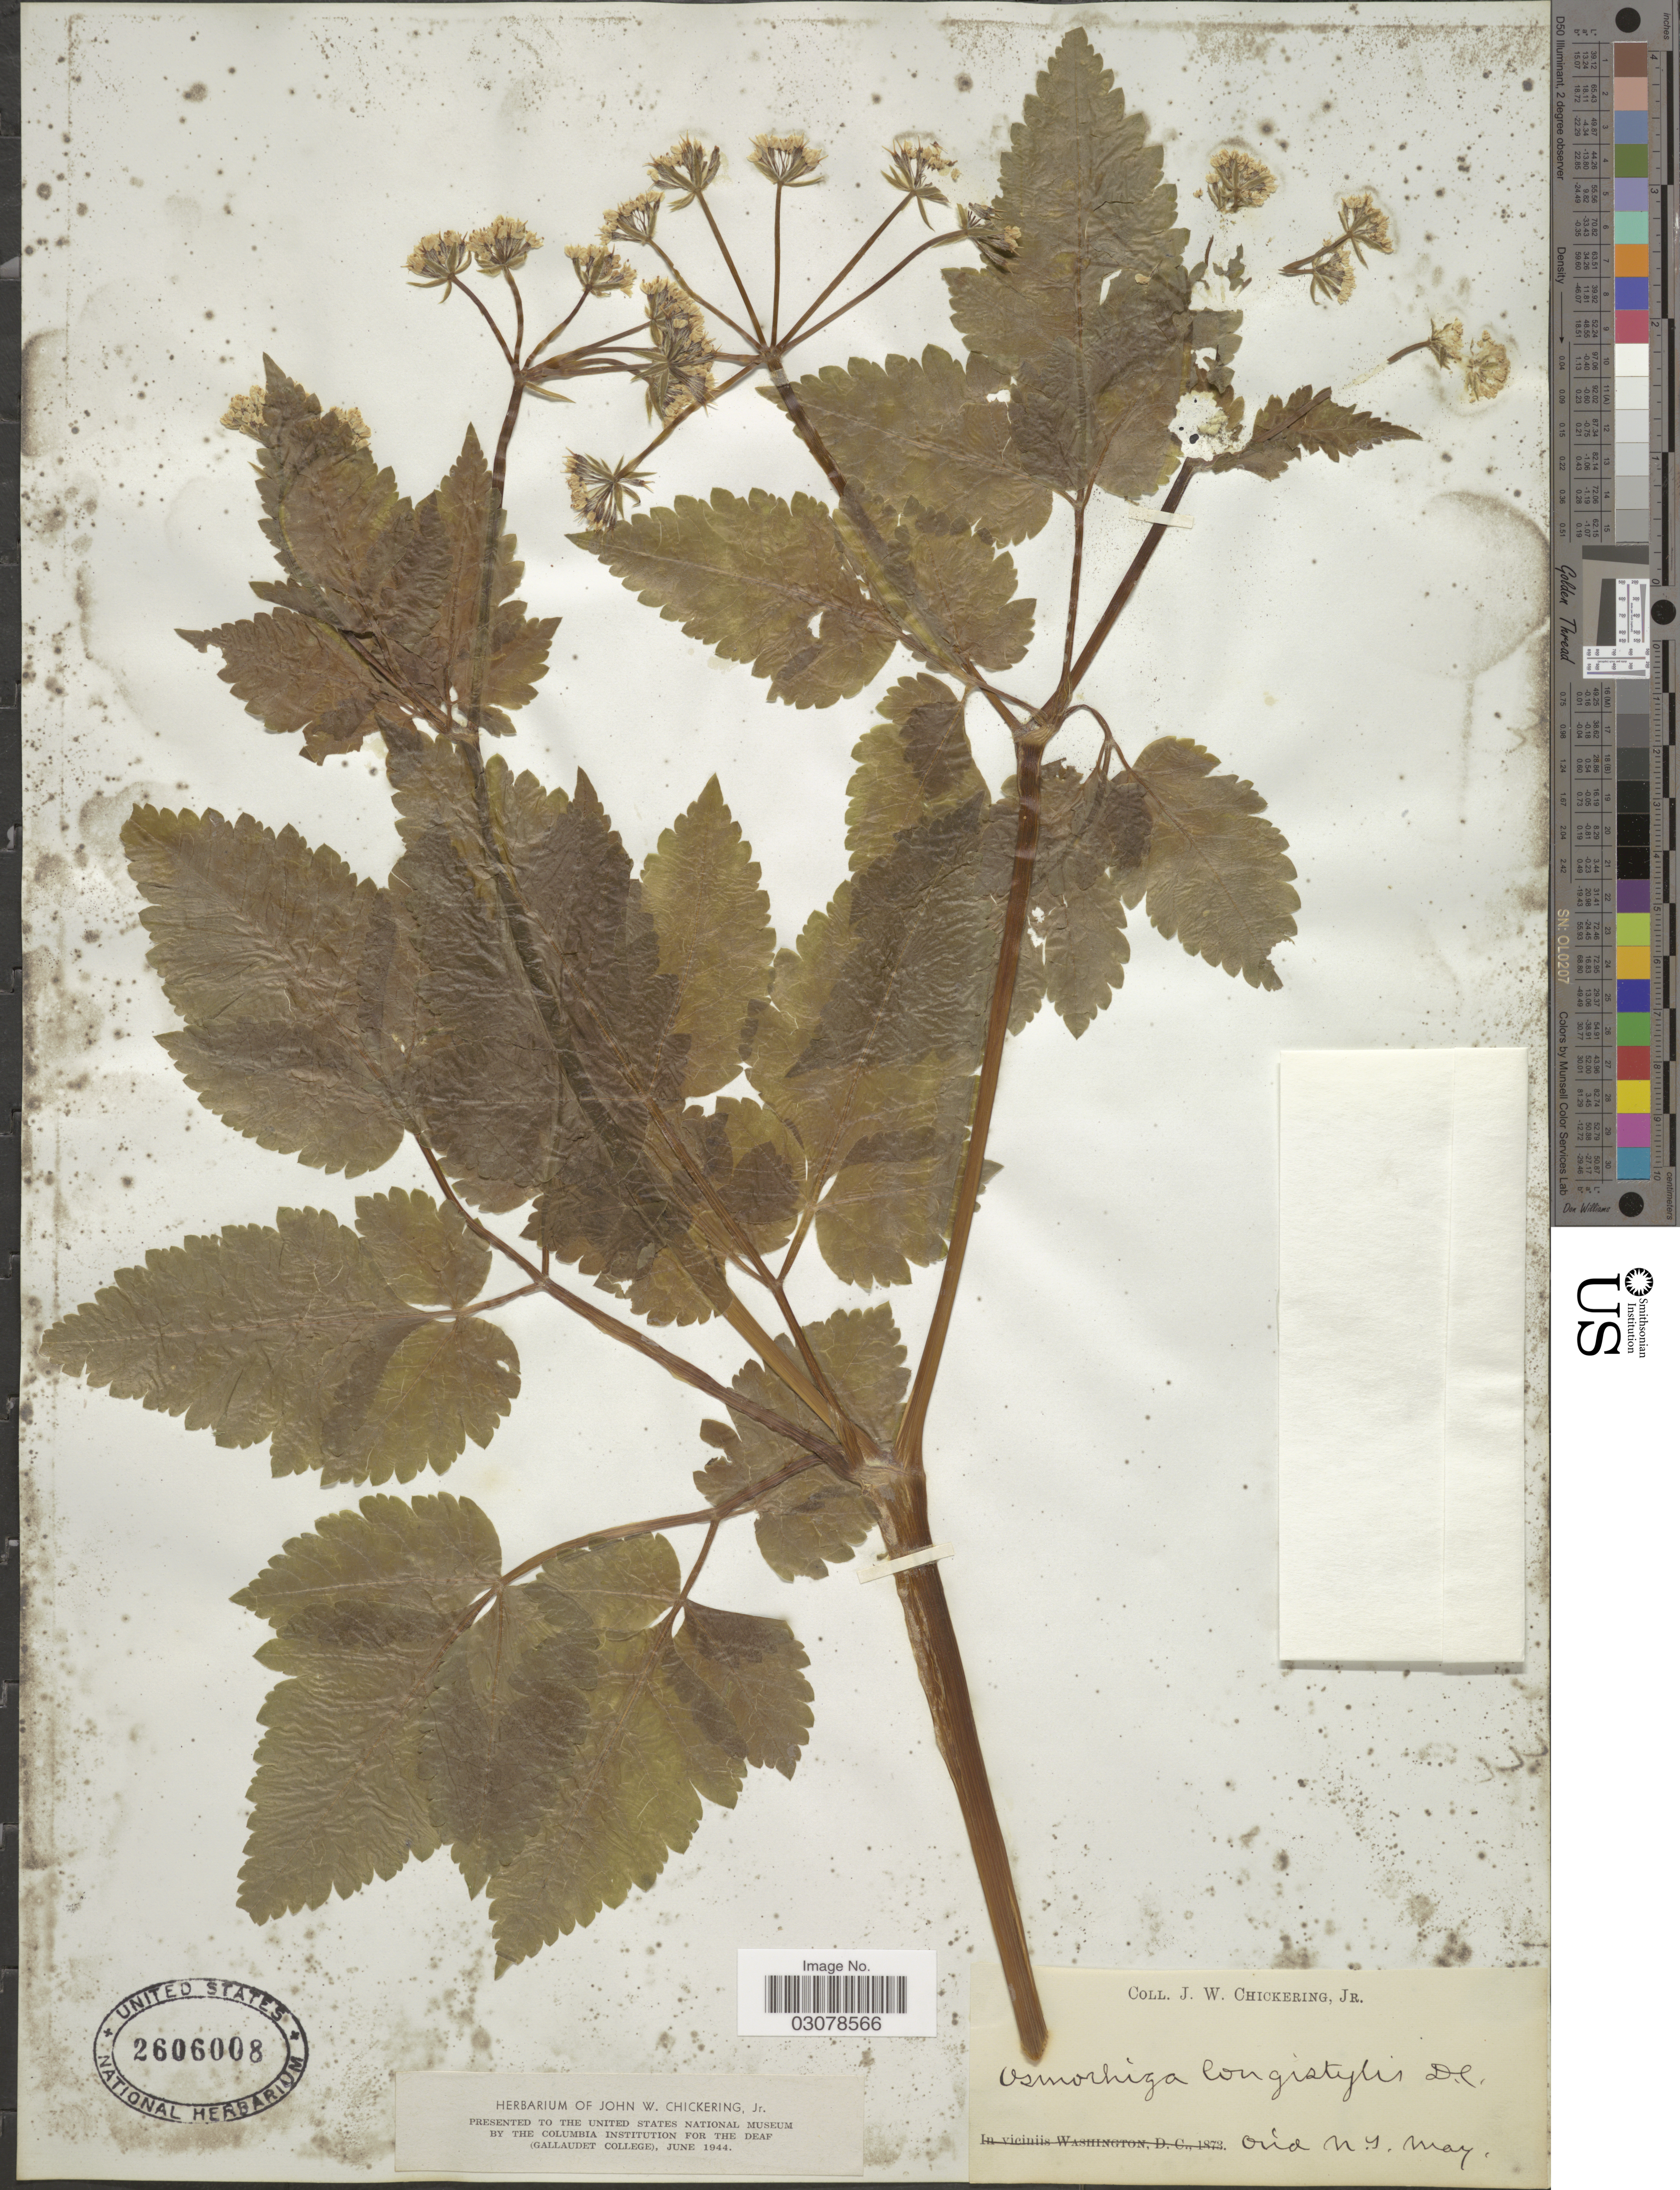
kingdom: Plantae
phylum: Tracheophyta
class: Magnoliopsida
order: Apiales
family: Apiaceae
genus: Osmorhiza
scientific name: Osmorhiza longistylis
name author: (Torr.) DC.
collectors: J. W. Chickering Jr.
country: United States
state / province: New York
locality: Ovid.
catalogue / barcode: US 2606008